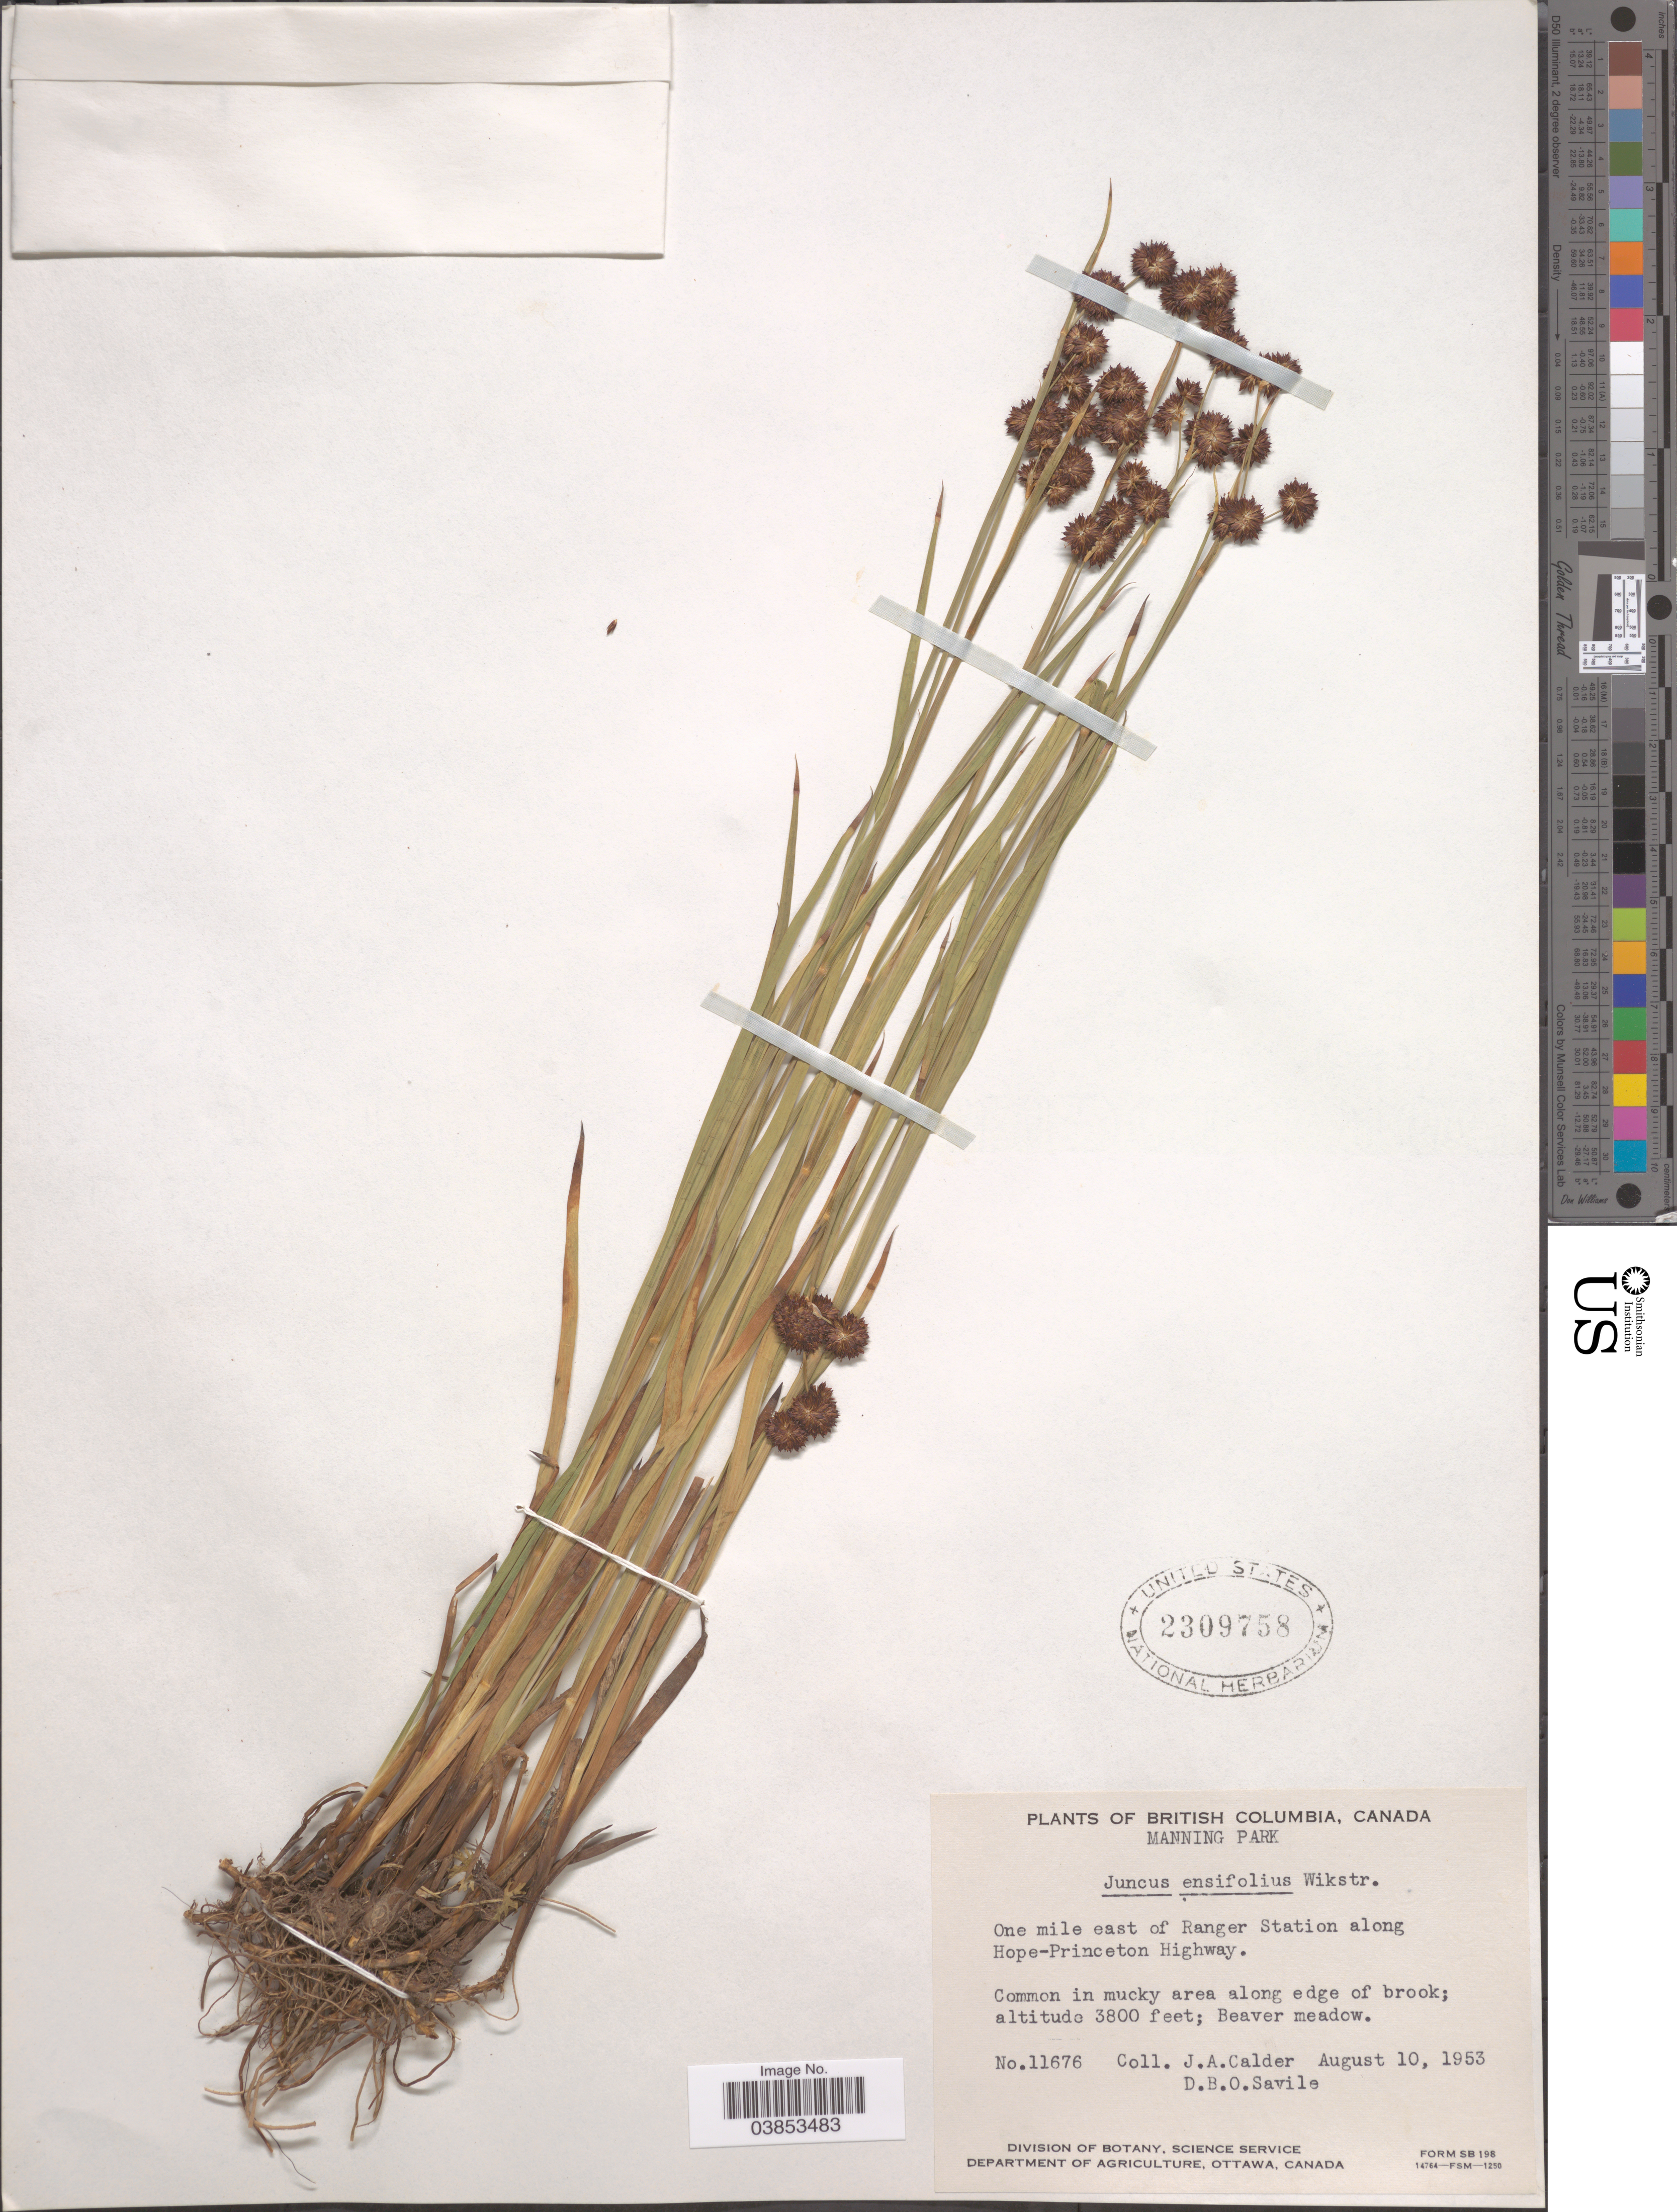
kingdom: Plantae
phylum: Tracheophyta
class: Liliopsida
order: Poales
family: Juncaceae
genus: Juncus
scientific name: Juncus ensifolius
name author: Wikstr.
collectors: J. A. Calder & D. Savile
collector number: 11676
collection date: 1953-08-10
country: Canada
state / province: British Columbia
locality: Manning Park. One mile east of Ranger Station along Hope-Princeton Highway.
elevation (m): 1158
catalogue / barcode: US 2309758